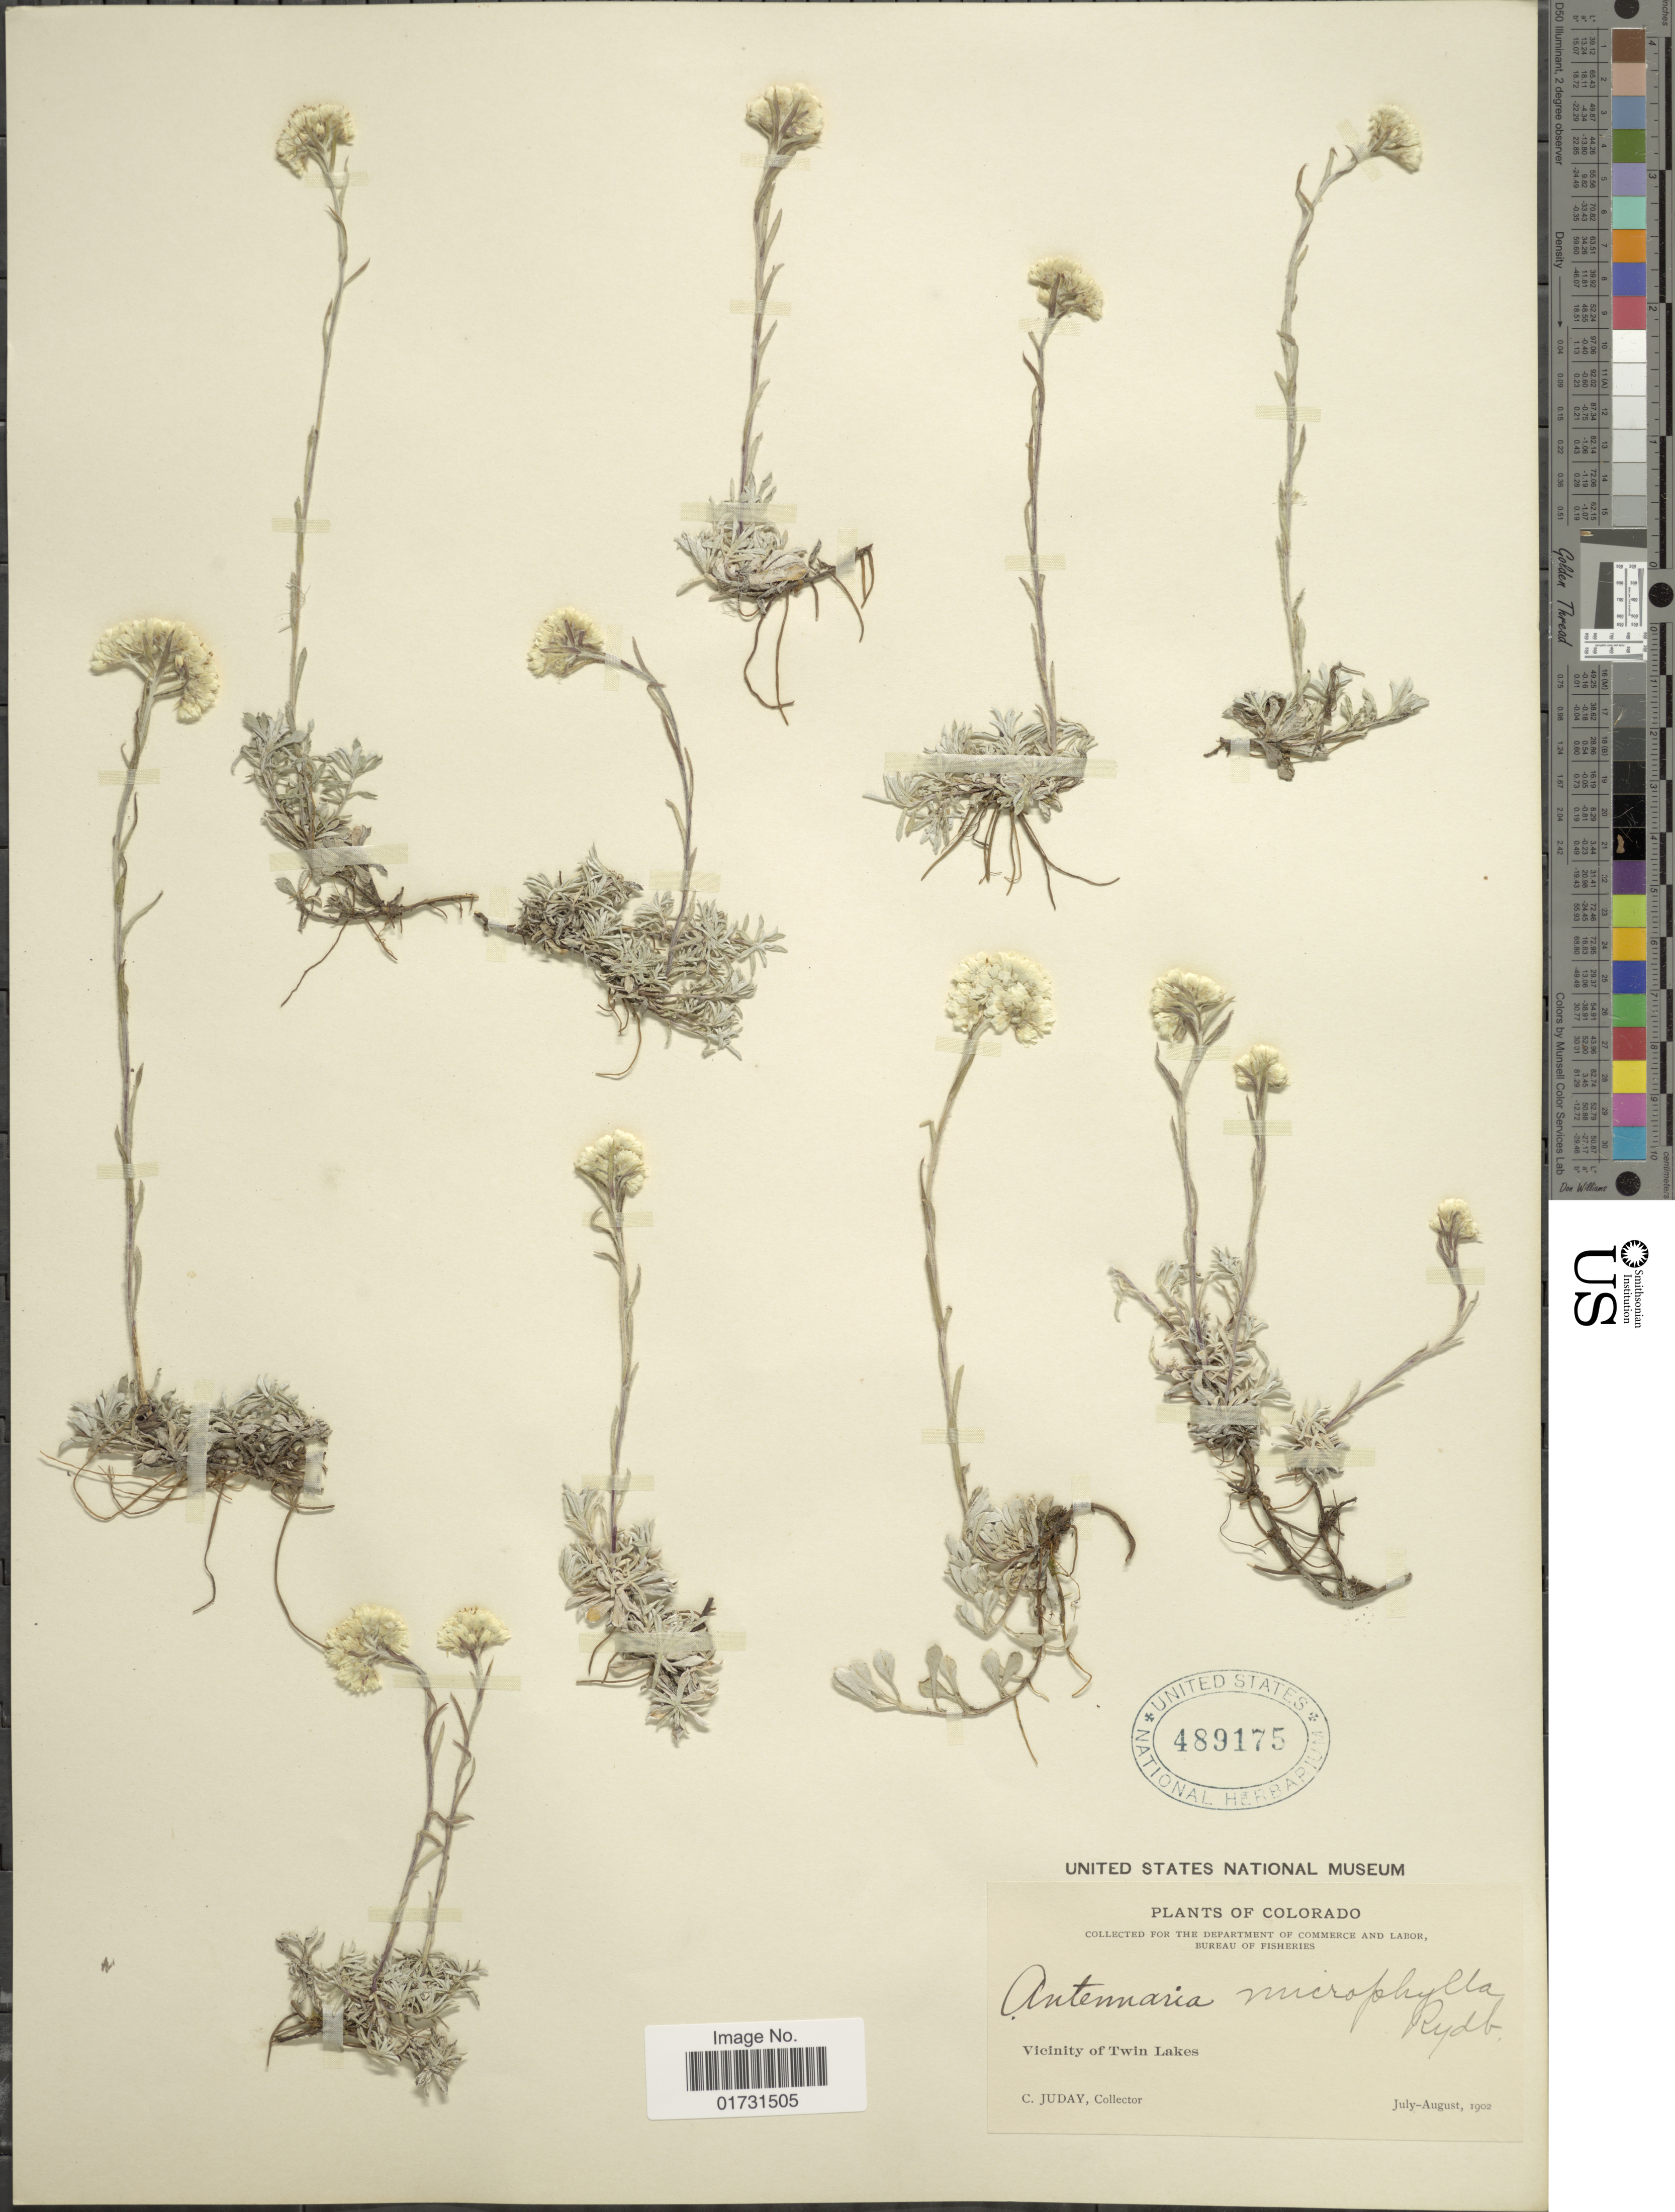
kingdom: Plantae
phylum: Tracheophyta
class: Magnoliopsida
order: Asterales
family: Asteraceae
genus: Antennaria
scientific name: Antennaria microphylla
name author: Rydb.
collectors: C. Juday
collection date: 1902-07/1902-08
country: United States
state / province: Colorado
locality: Vicinity of Twin Lakes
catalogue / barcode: US 489175